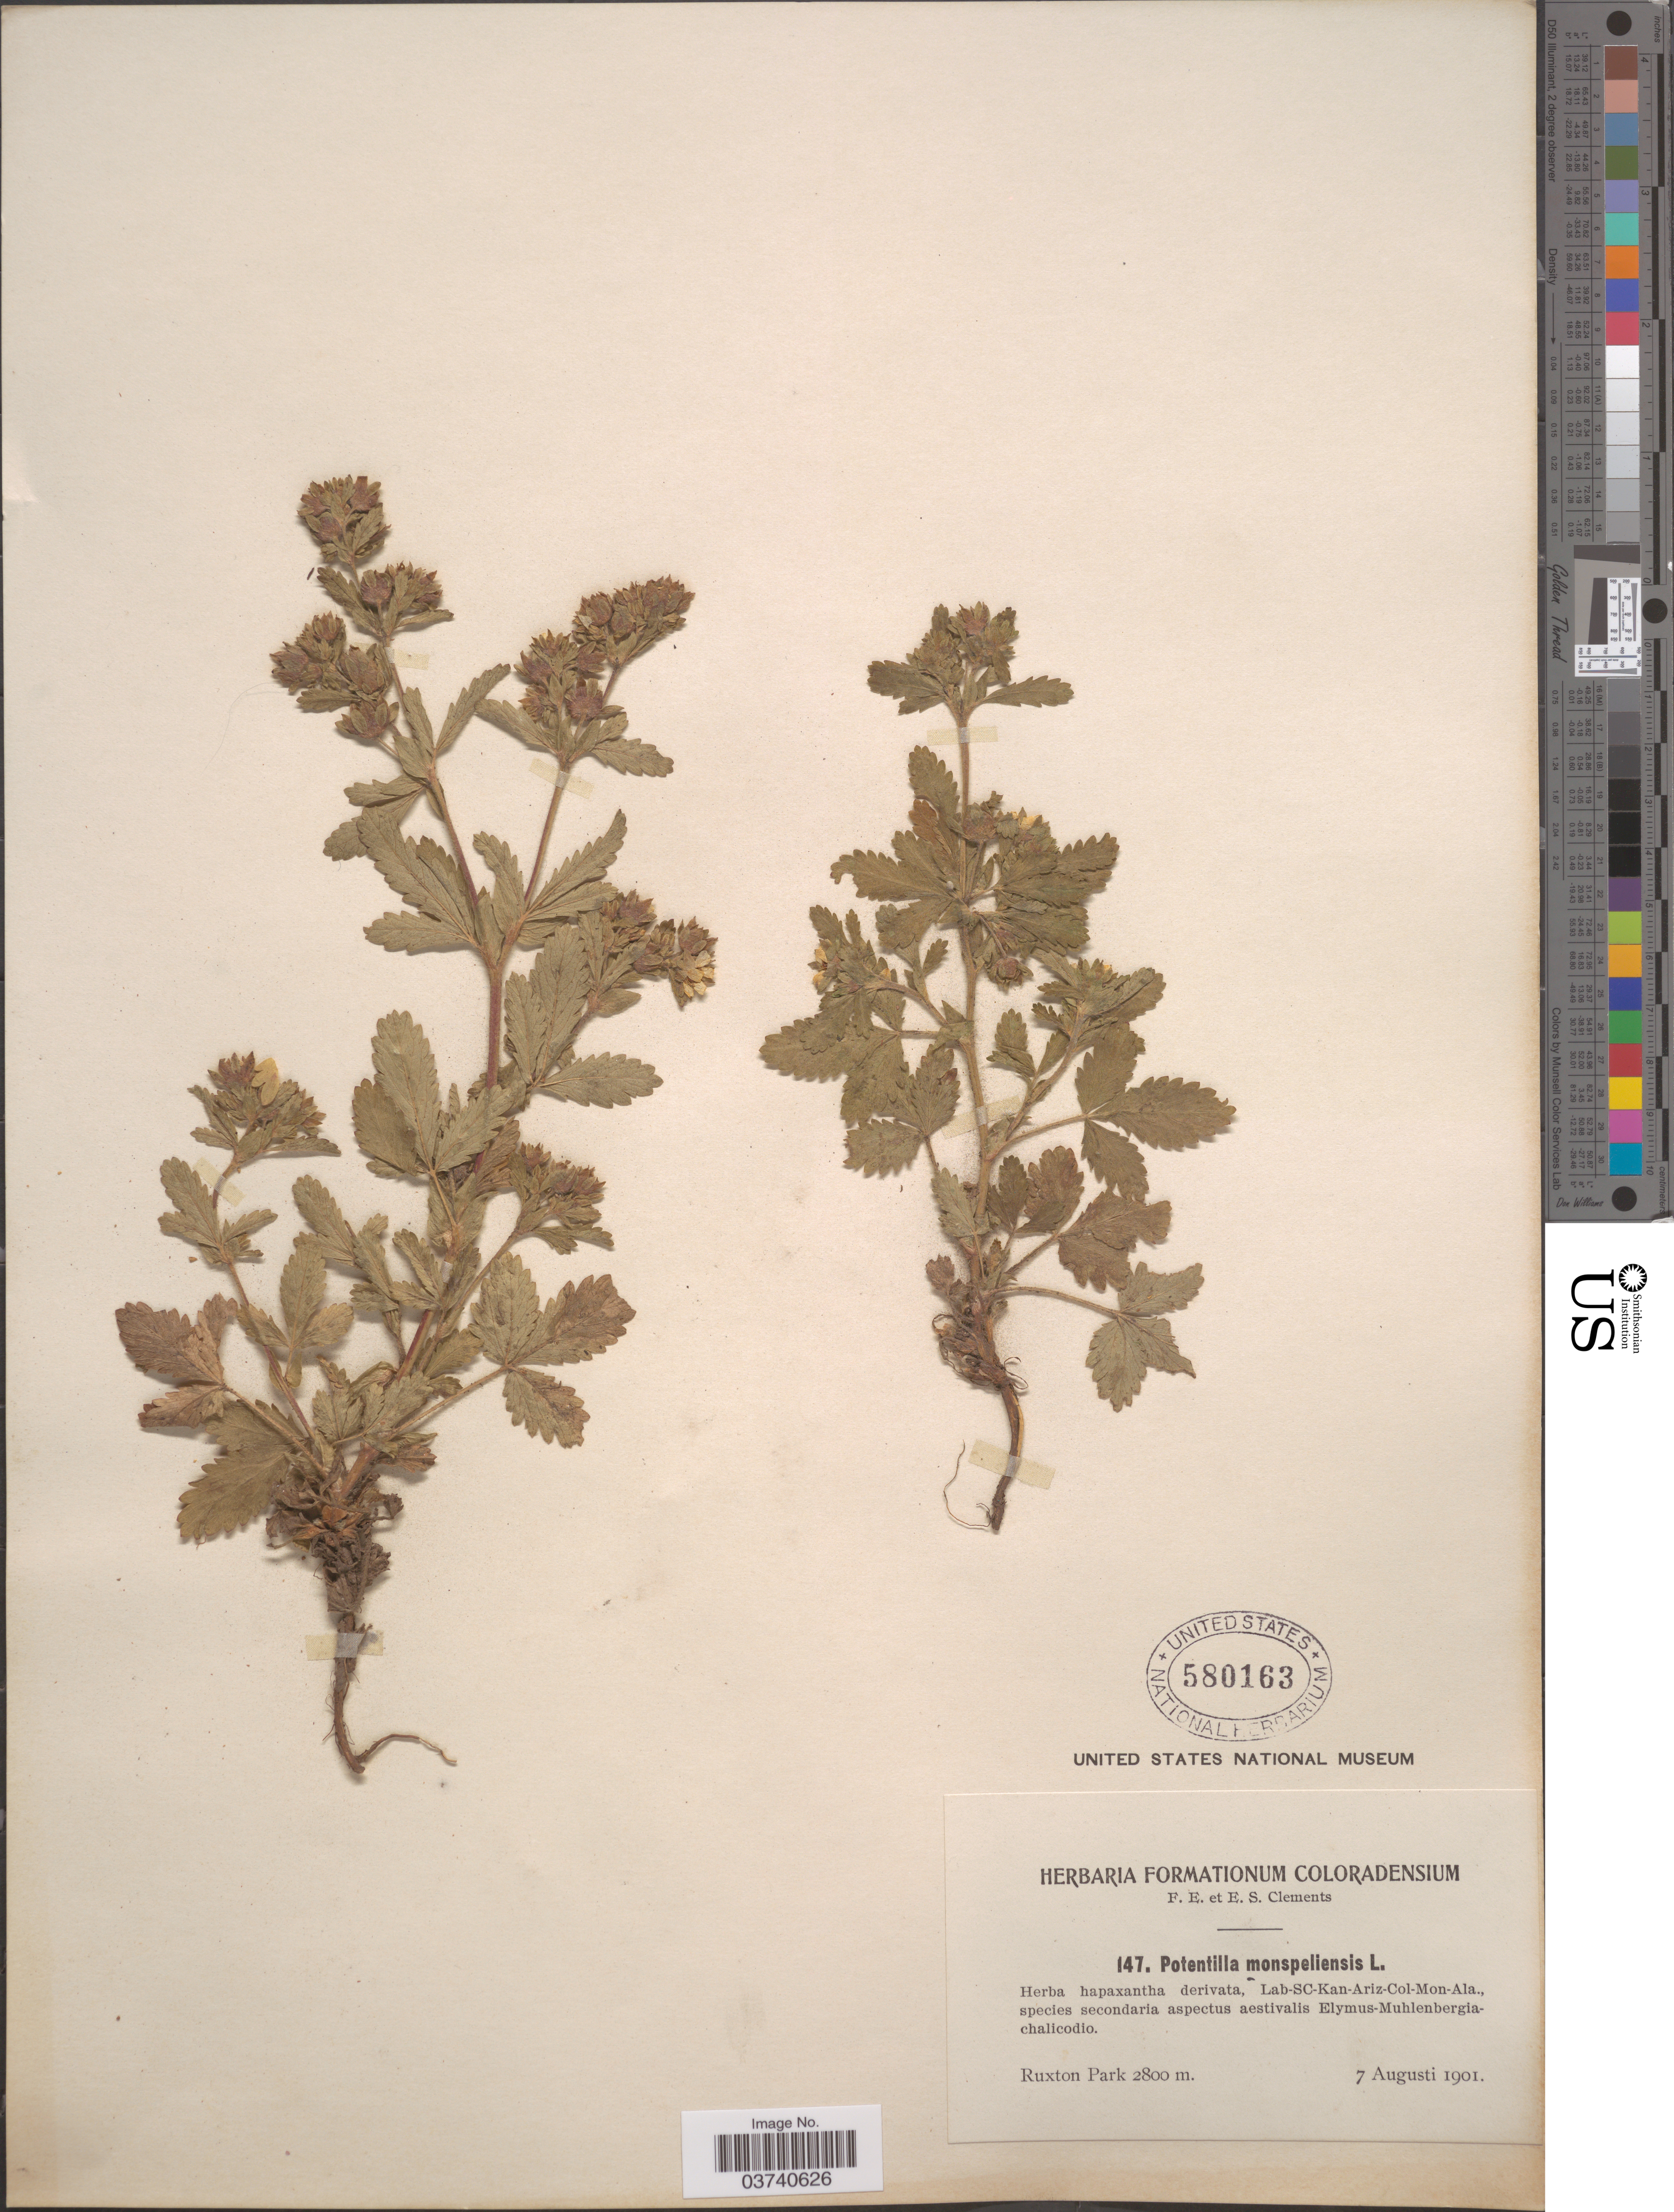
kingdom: Plantae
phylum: Tracheophyta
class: Magnoliopsida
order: Rosales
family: Rosaceae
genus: Potentilla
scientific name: Potentilla norvegica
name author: L.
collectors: F. E. Clements & E. S. Clements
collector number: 147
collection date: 1901-08-07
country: United States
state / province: Colorado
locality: Ruxton Park.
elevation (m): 2800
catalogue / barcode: US 580163